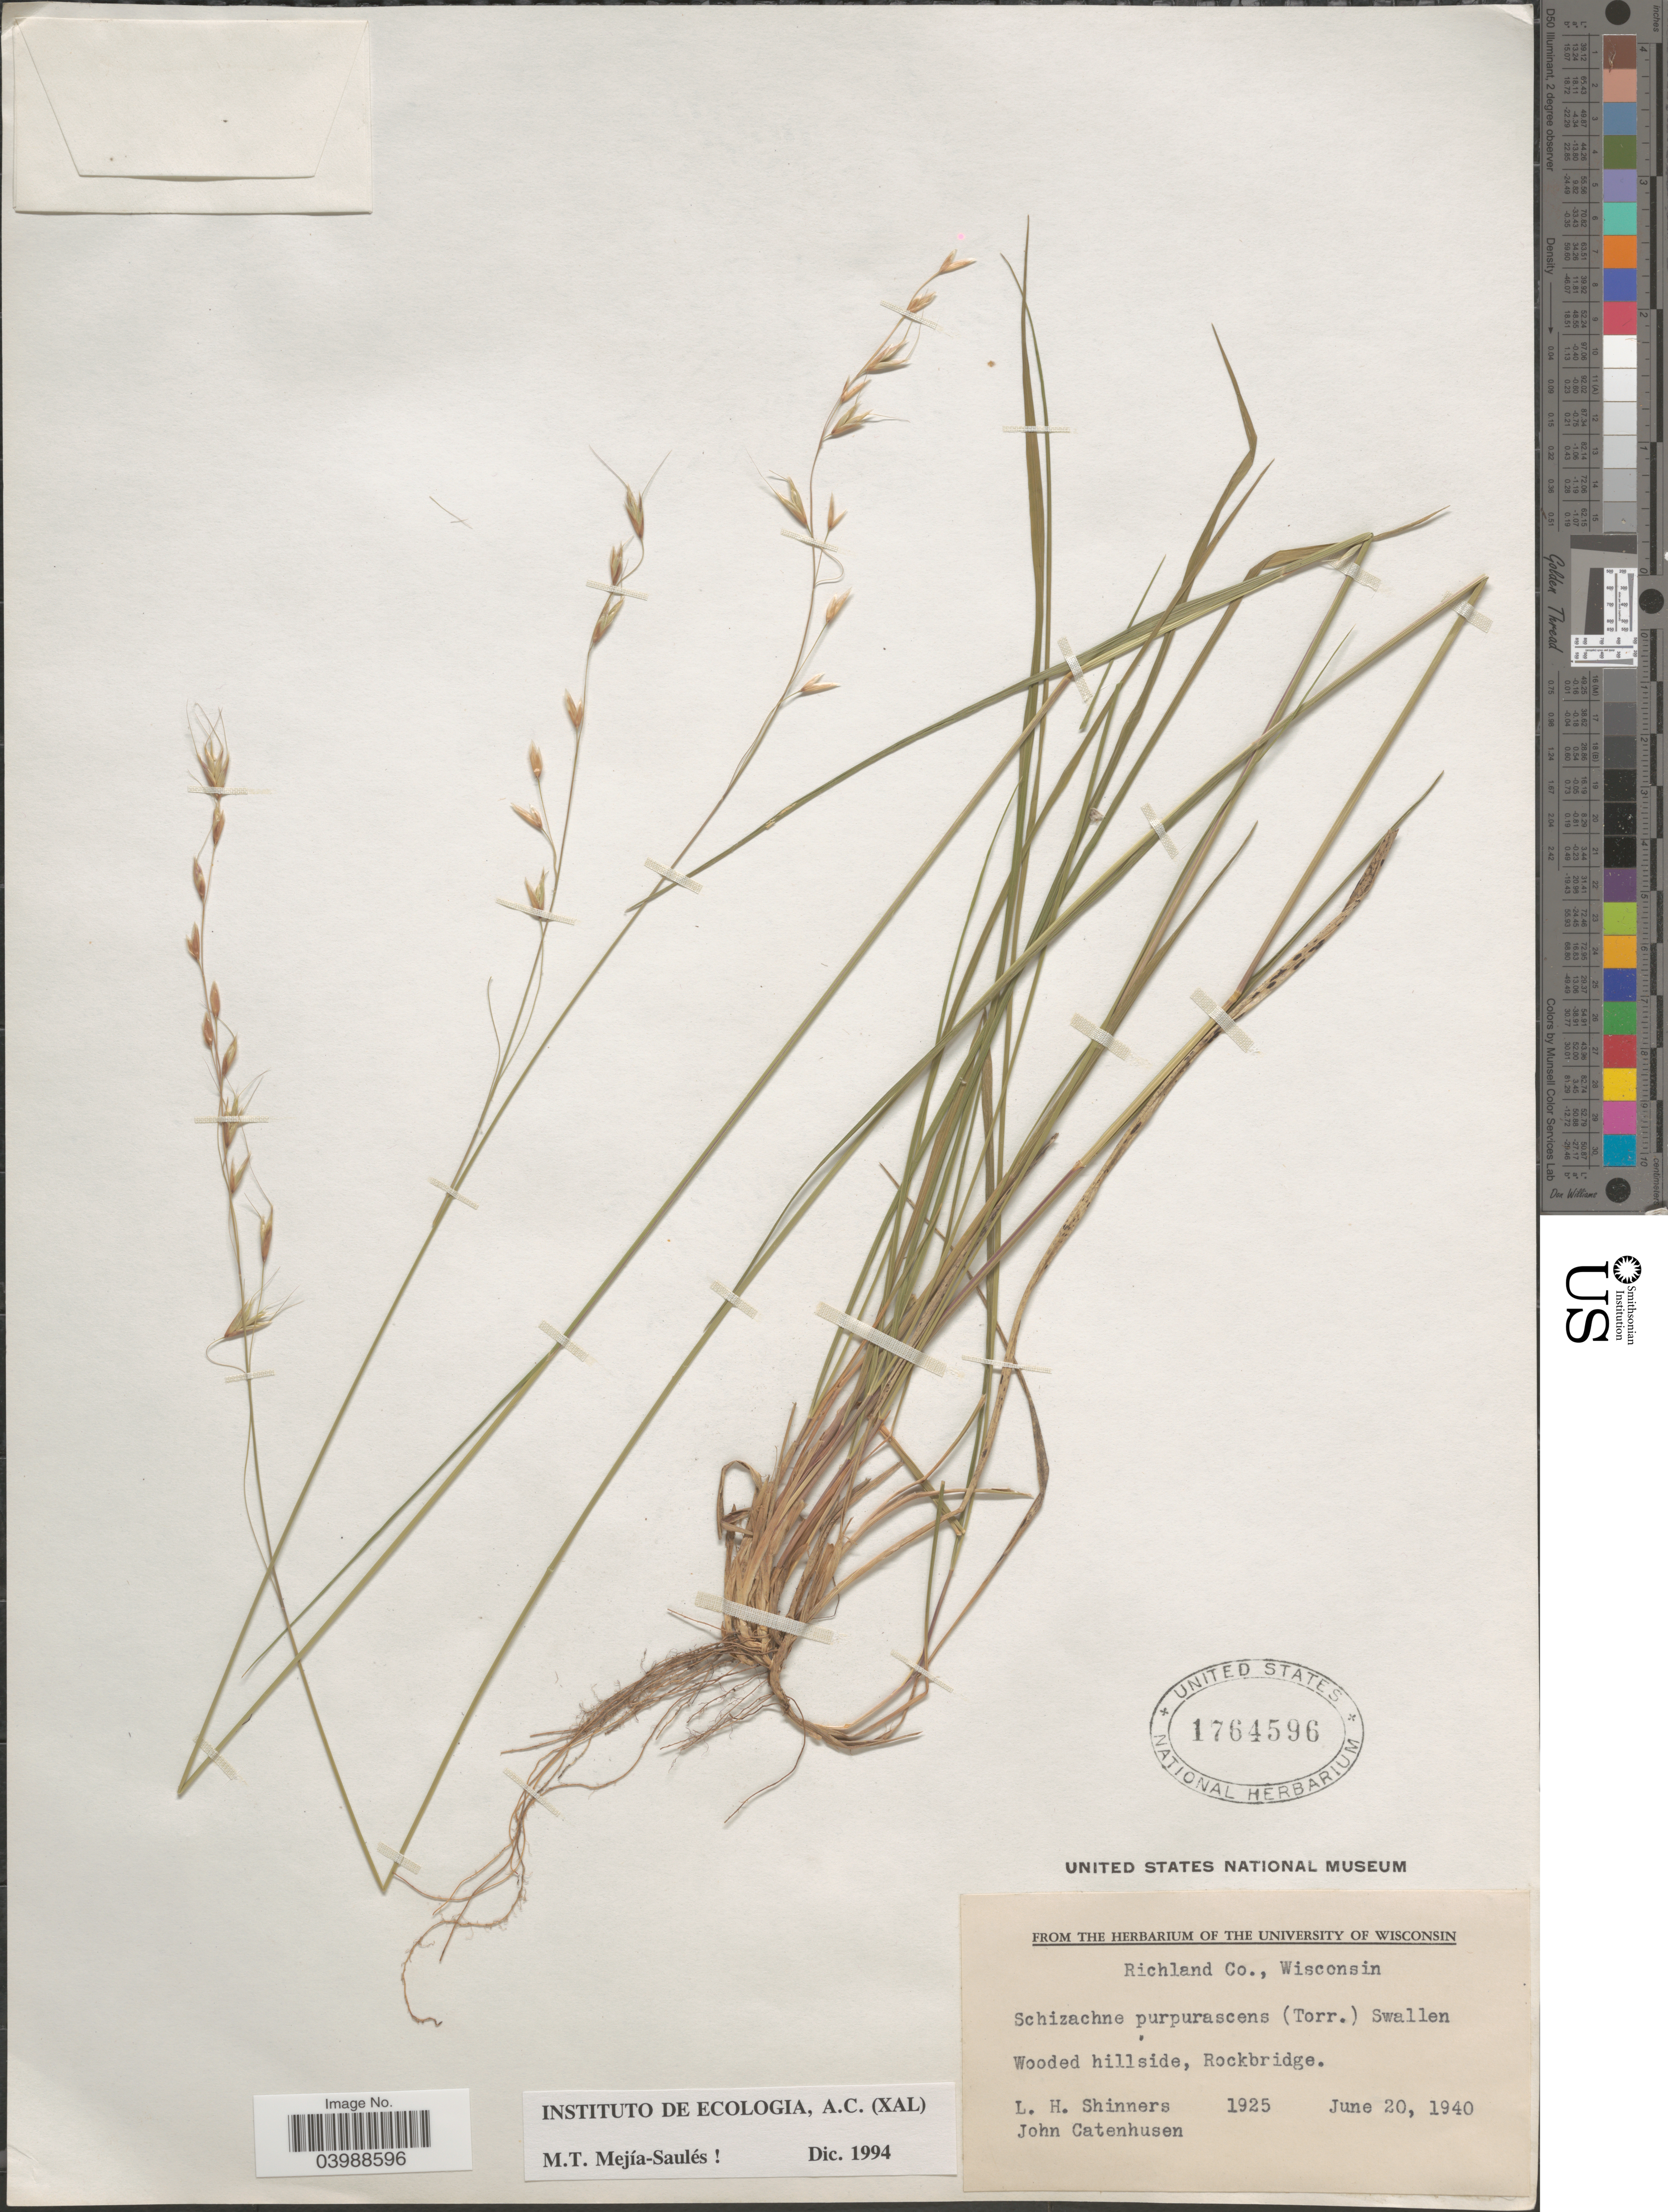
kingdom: Plantae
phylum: Tracheophyta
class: Liliopsida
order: Poales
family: Poaceae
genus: Schizachne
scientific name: Schizachne purpurascens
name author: (Torr.) Swallen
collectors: L. H. Shinners & J. Catenhusen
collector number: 1925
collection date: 1940-06-20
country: United States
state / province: Wisconsin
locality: Richland Co. Rockbridge.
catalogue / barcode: US 1764596